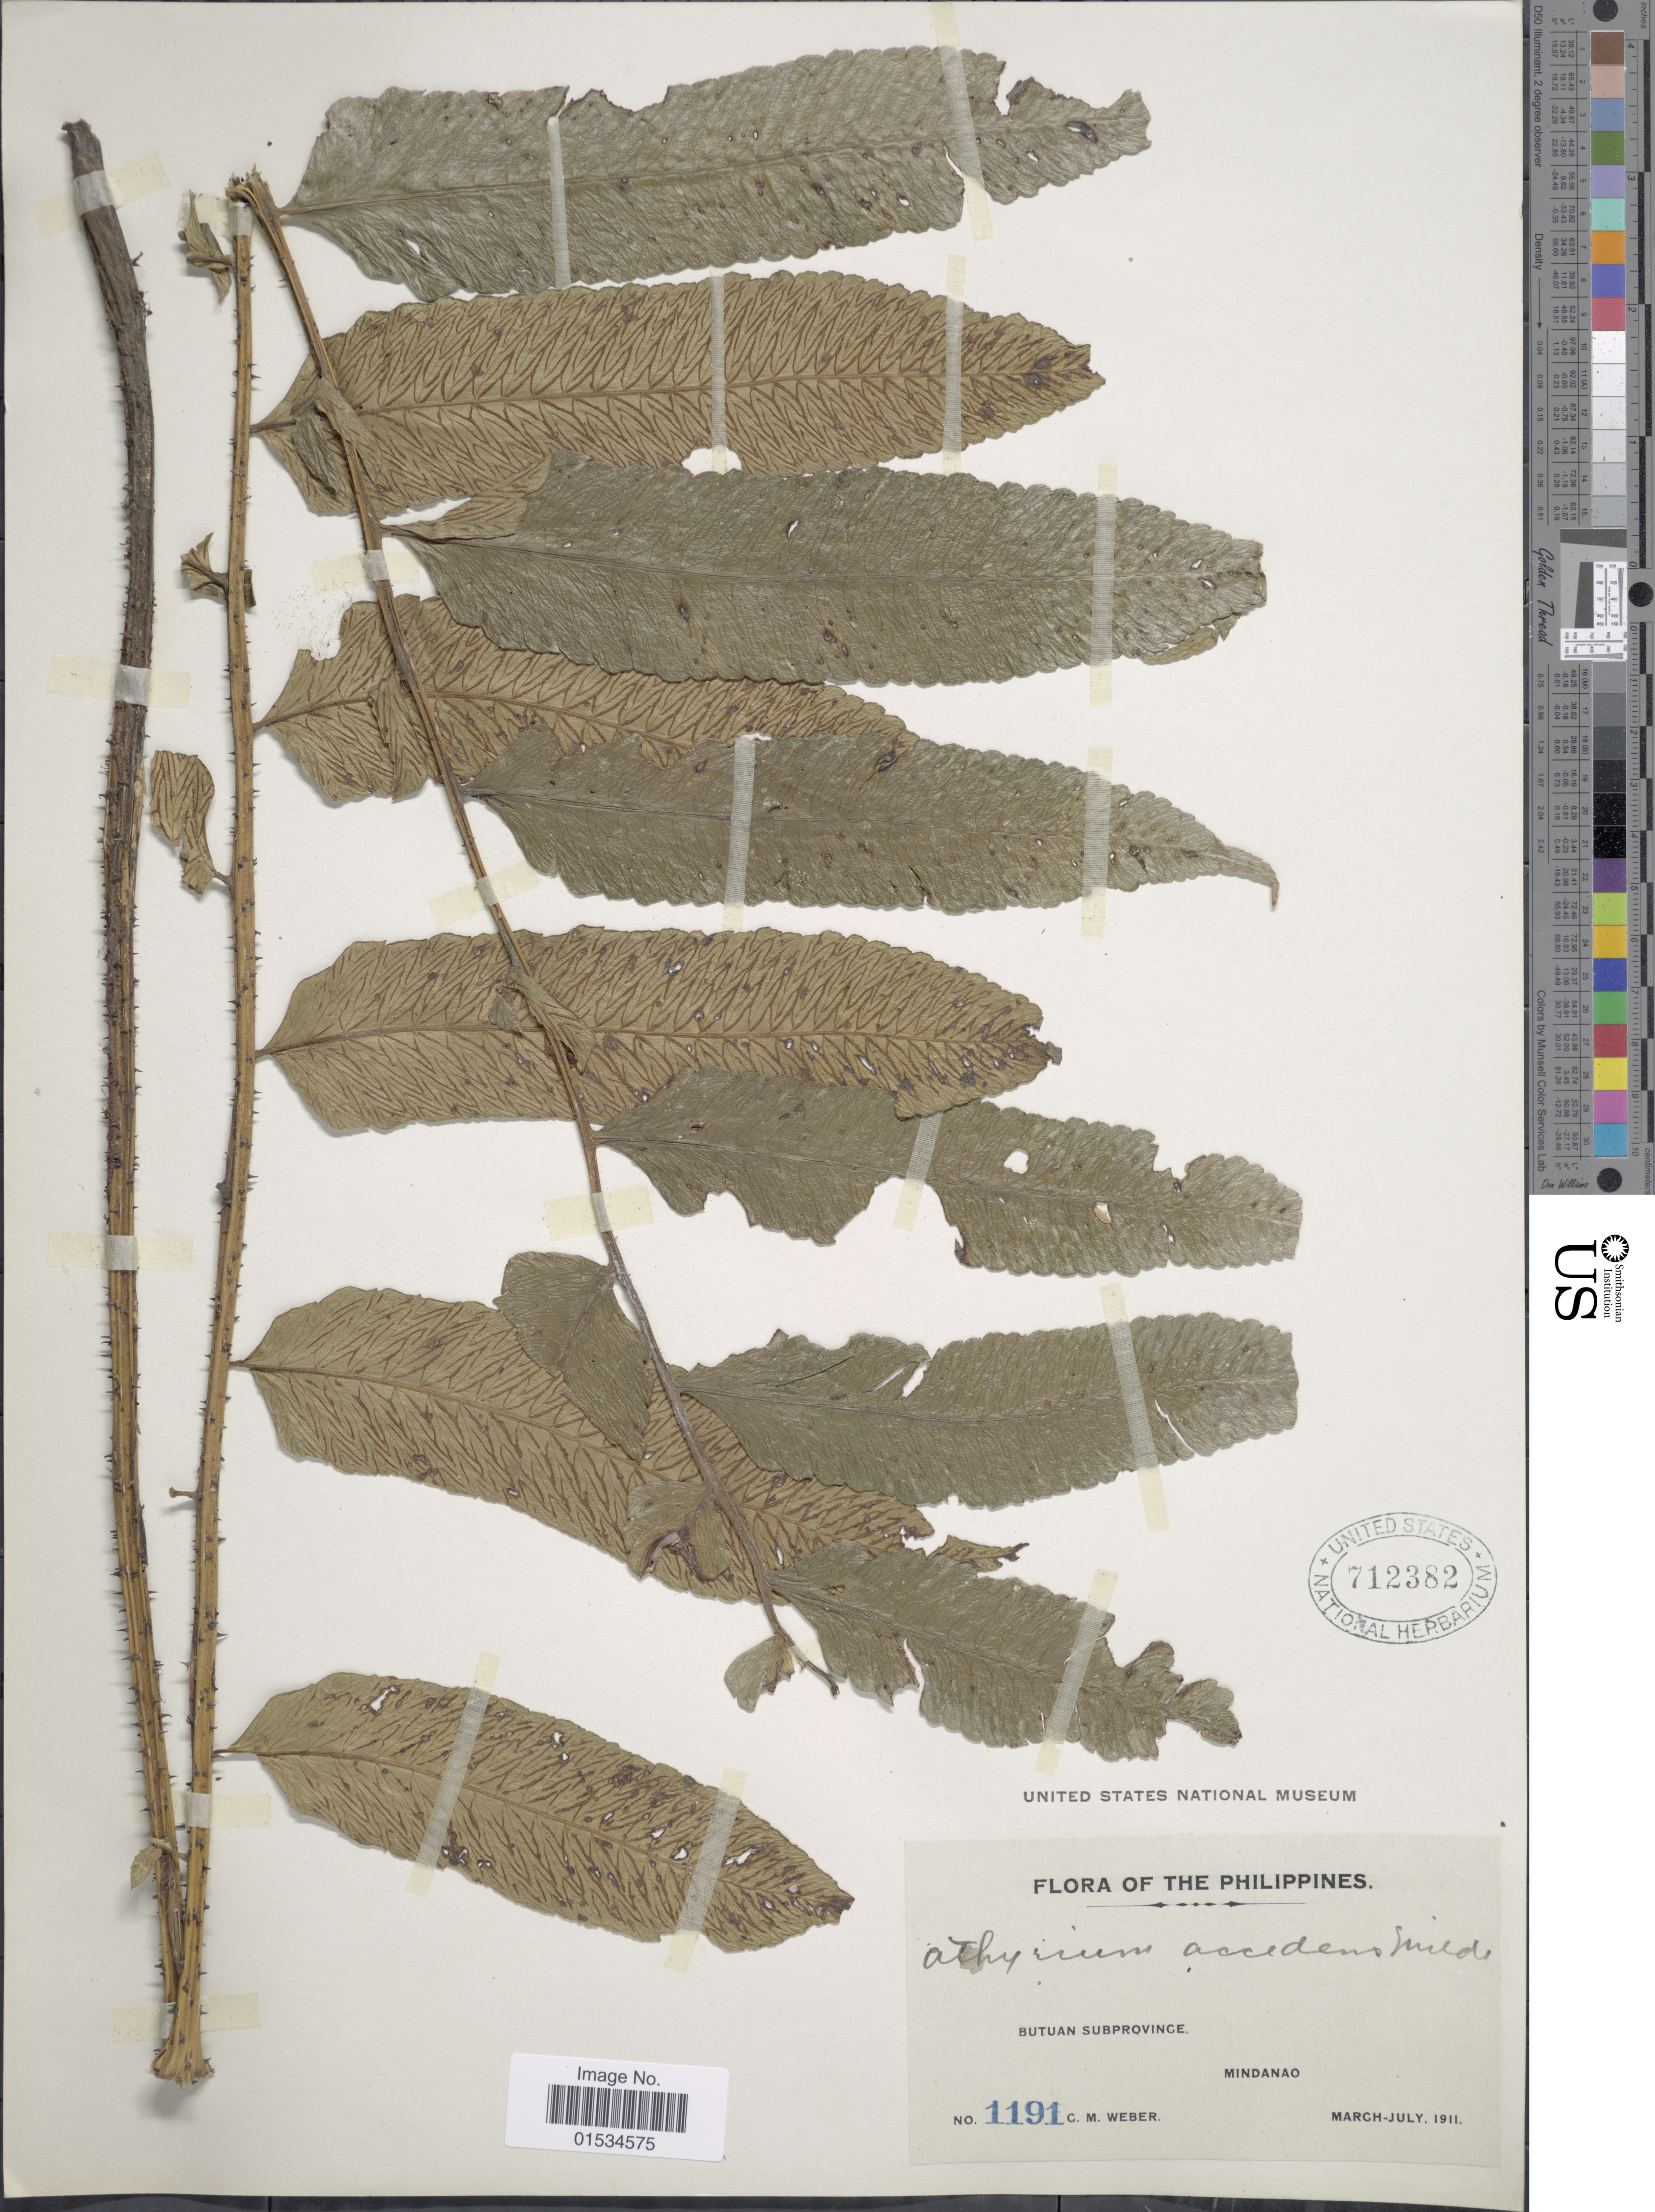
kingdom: Plantae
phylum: Tracheophyta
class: Polypodiopsida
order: Polypodiales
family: Athyriaceae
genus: Diplazium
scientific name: Diplazium accendens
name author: Blume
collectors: C. M. Weber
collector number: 1191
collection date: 1911-03/1911-07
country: Philippines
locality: Butuan Subprovince, Minadanao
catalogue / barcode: US 712382